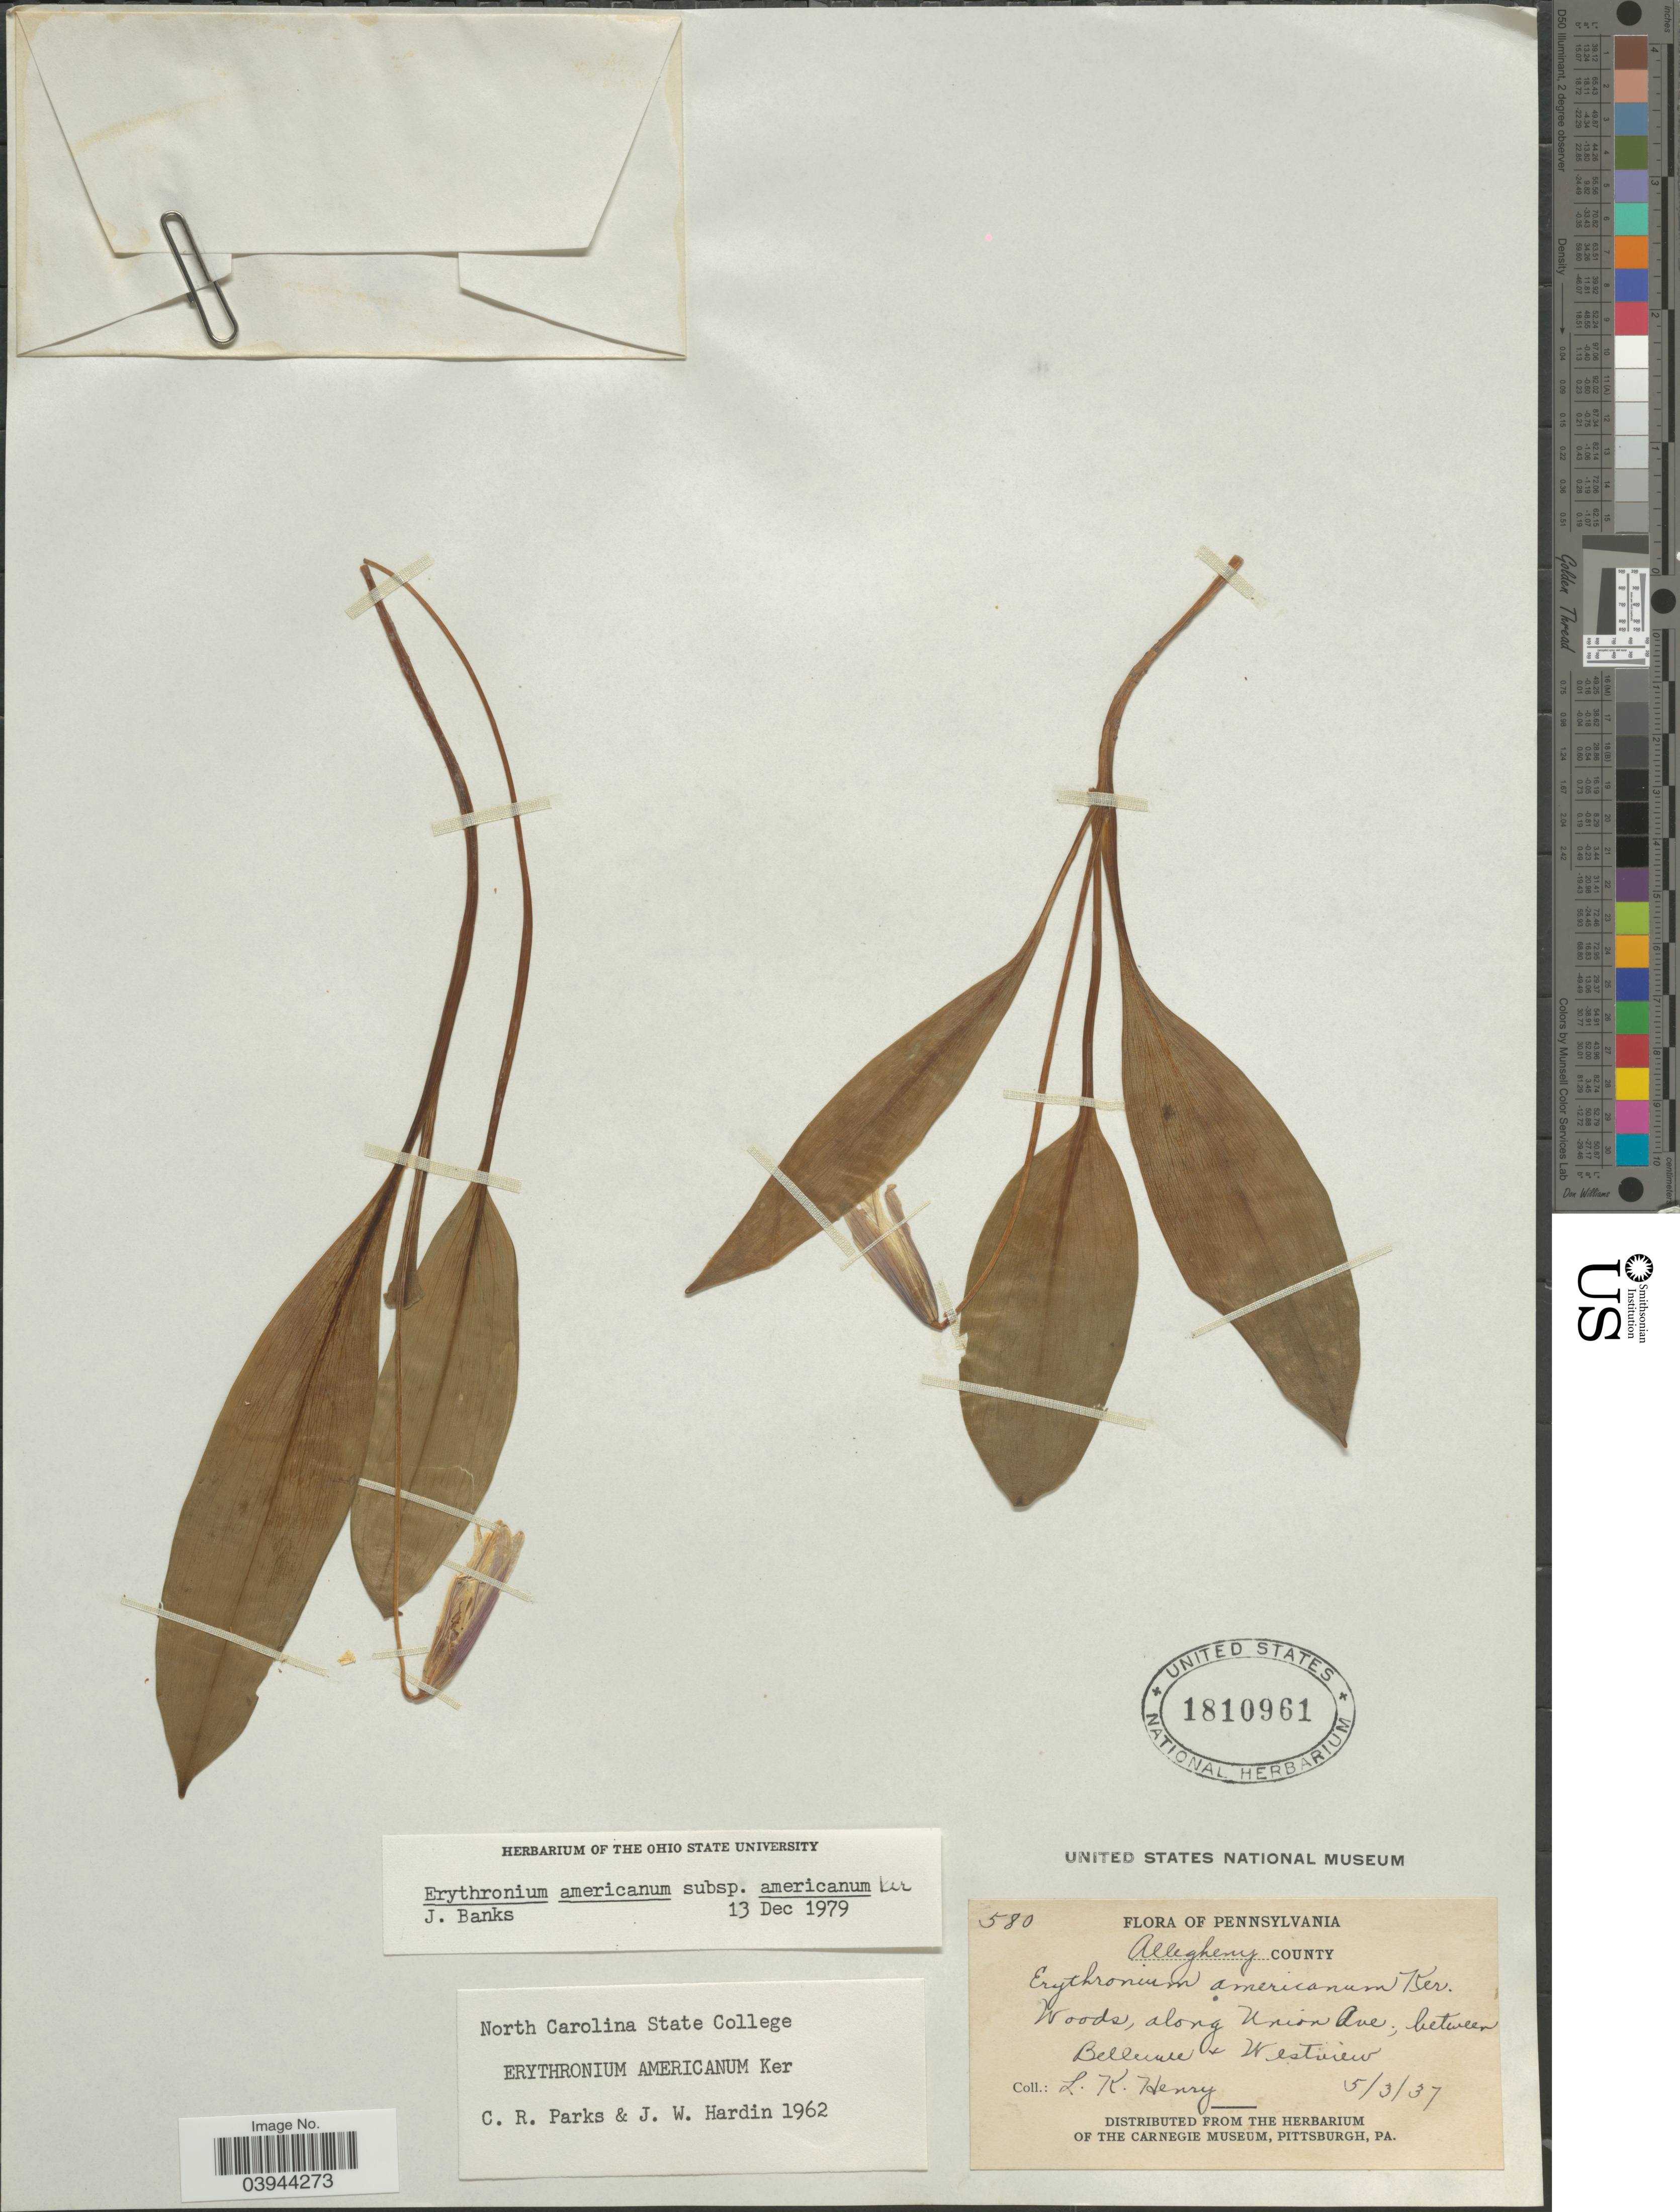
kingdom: Plantae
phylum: Tracheophyta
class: Liliopsida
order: Liliales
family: Liliaceae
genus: Erythronium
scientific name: Erythronium americanum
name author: Ker Gawl.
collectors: L. K. Henry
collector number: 580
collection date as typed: Transcribed d/m/y: 3/5/37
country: United States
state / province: Pennsylvania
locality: Allegheny County. Woods, along Union Ave, between Bellevue + Westview.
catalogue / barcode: US 1810961